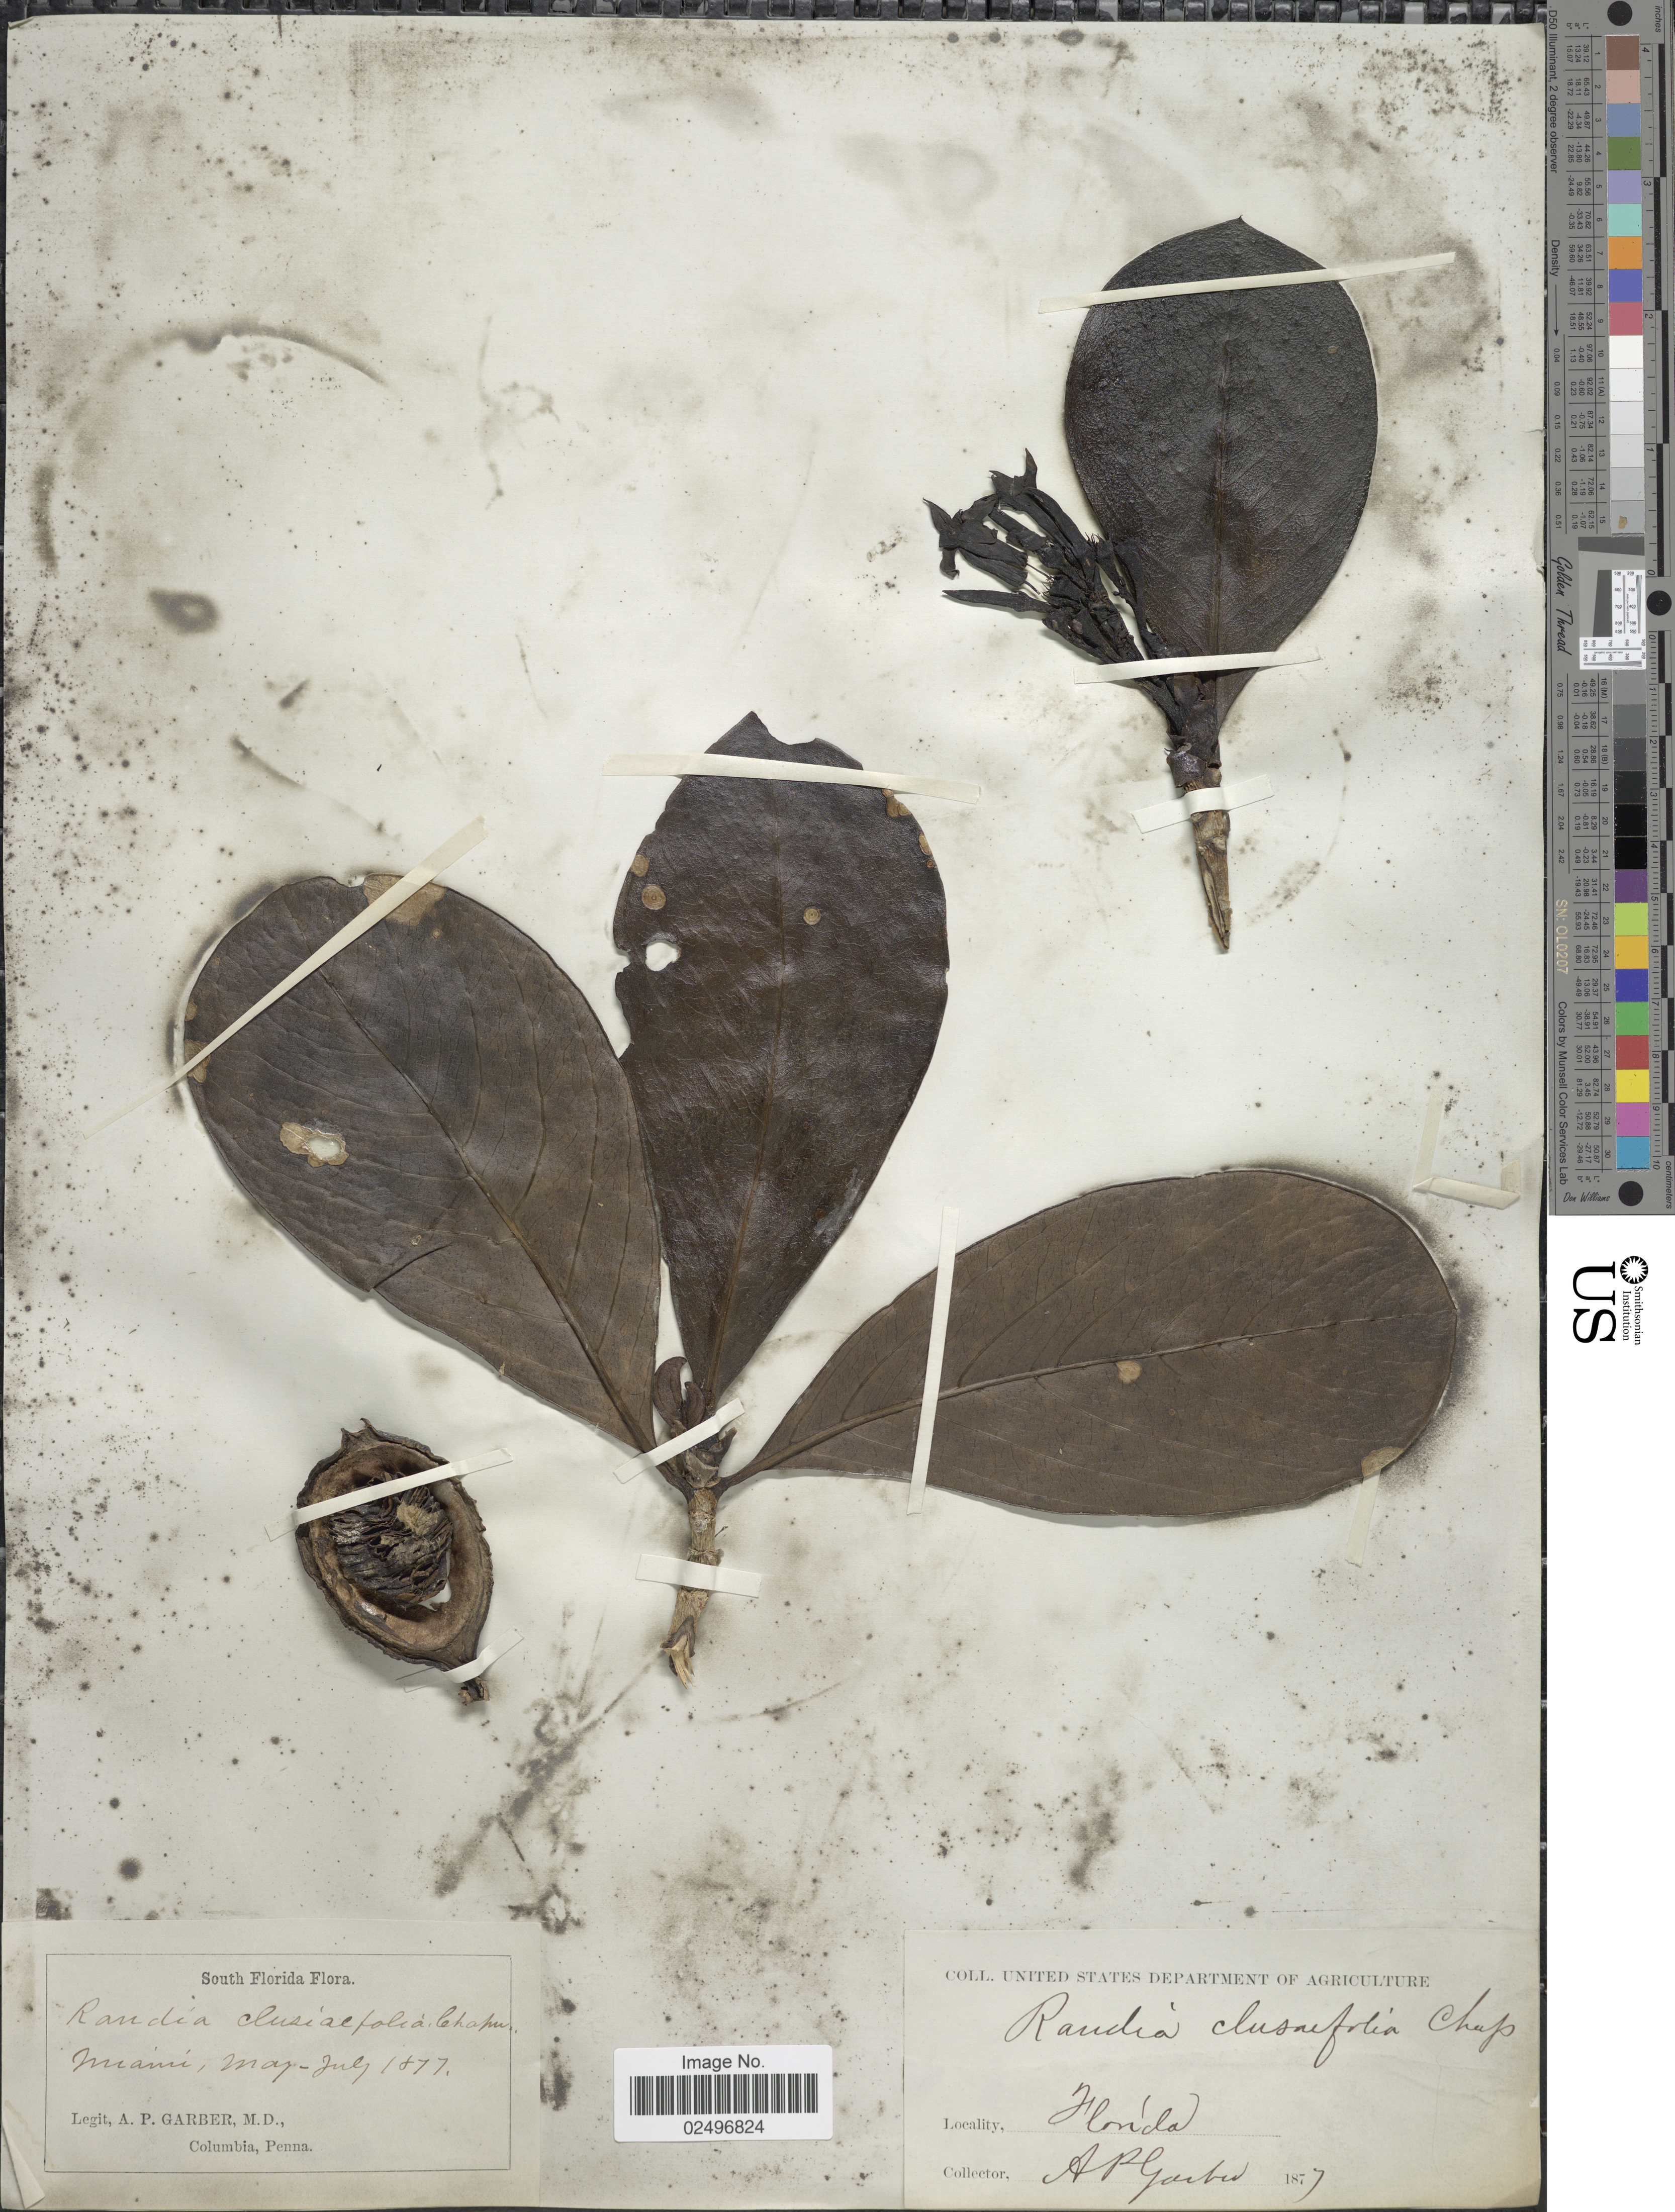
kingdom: Plantae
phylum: Tracheophyta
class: Magnoliopsida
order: Gentianales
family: Rubiaceae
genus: Casasia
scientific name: Casasia clusiifolia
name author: (Jacq.) Urb.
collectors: A. P. Garber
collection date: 1877-05/1877-07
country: United States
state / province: Florida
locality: South Florida, Miami